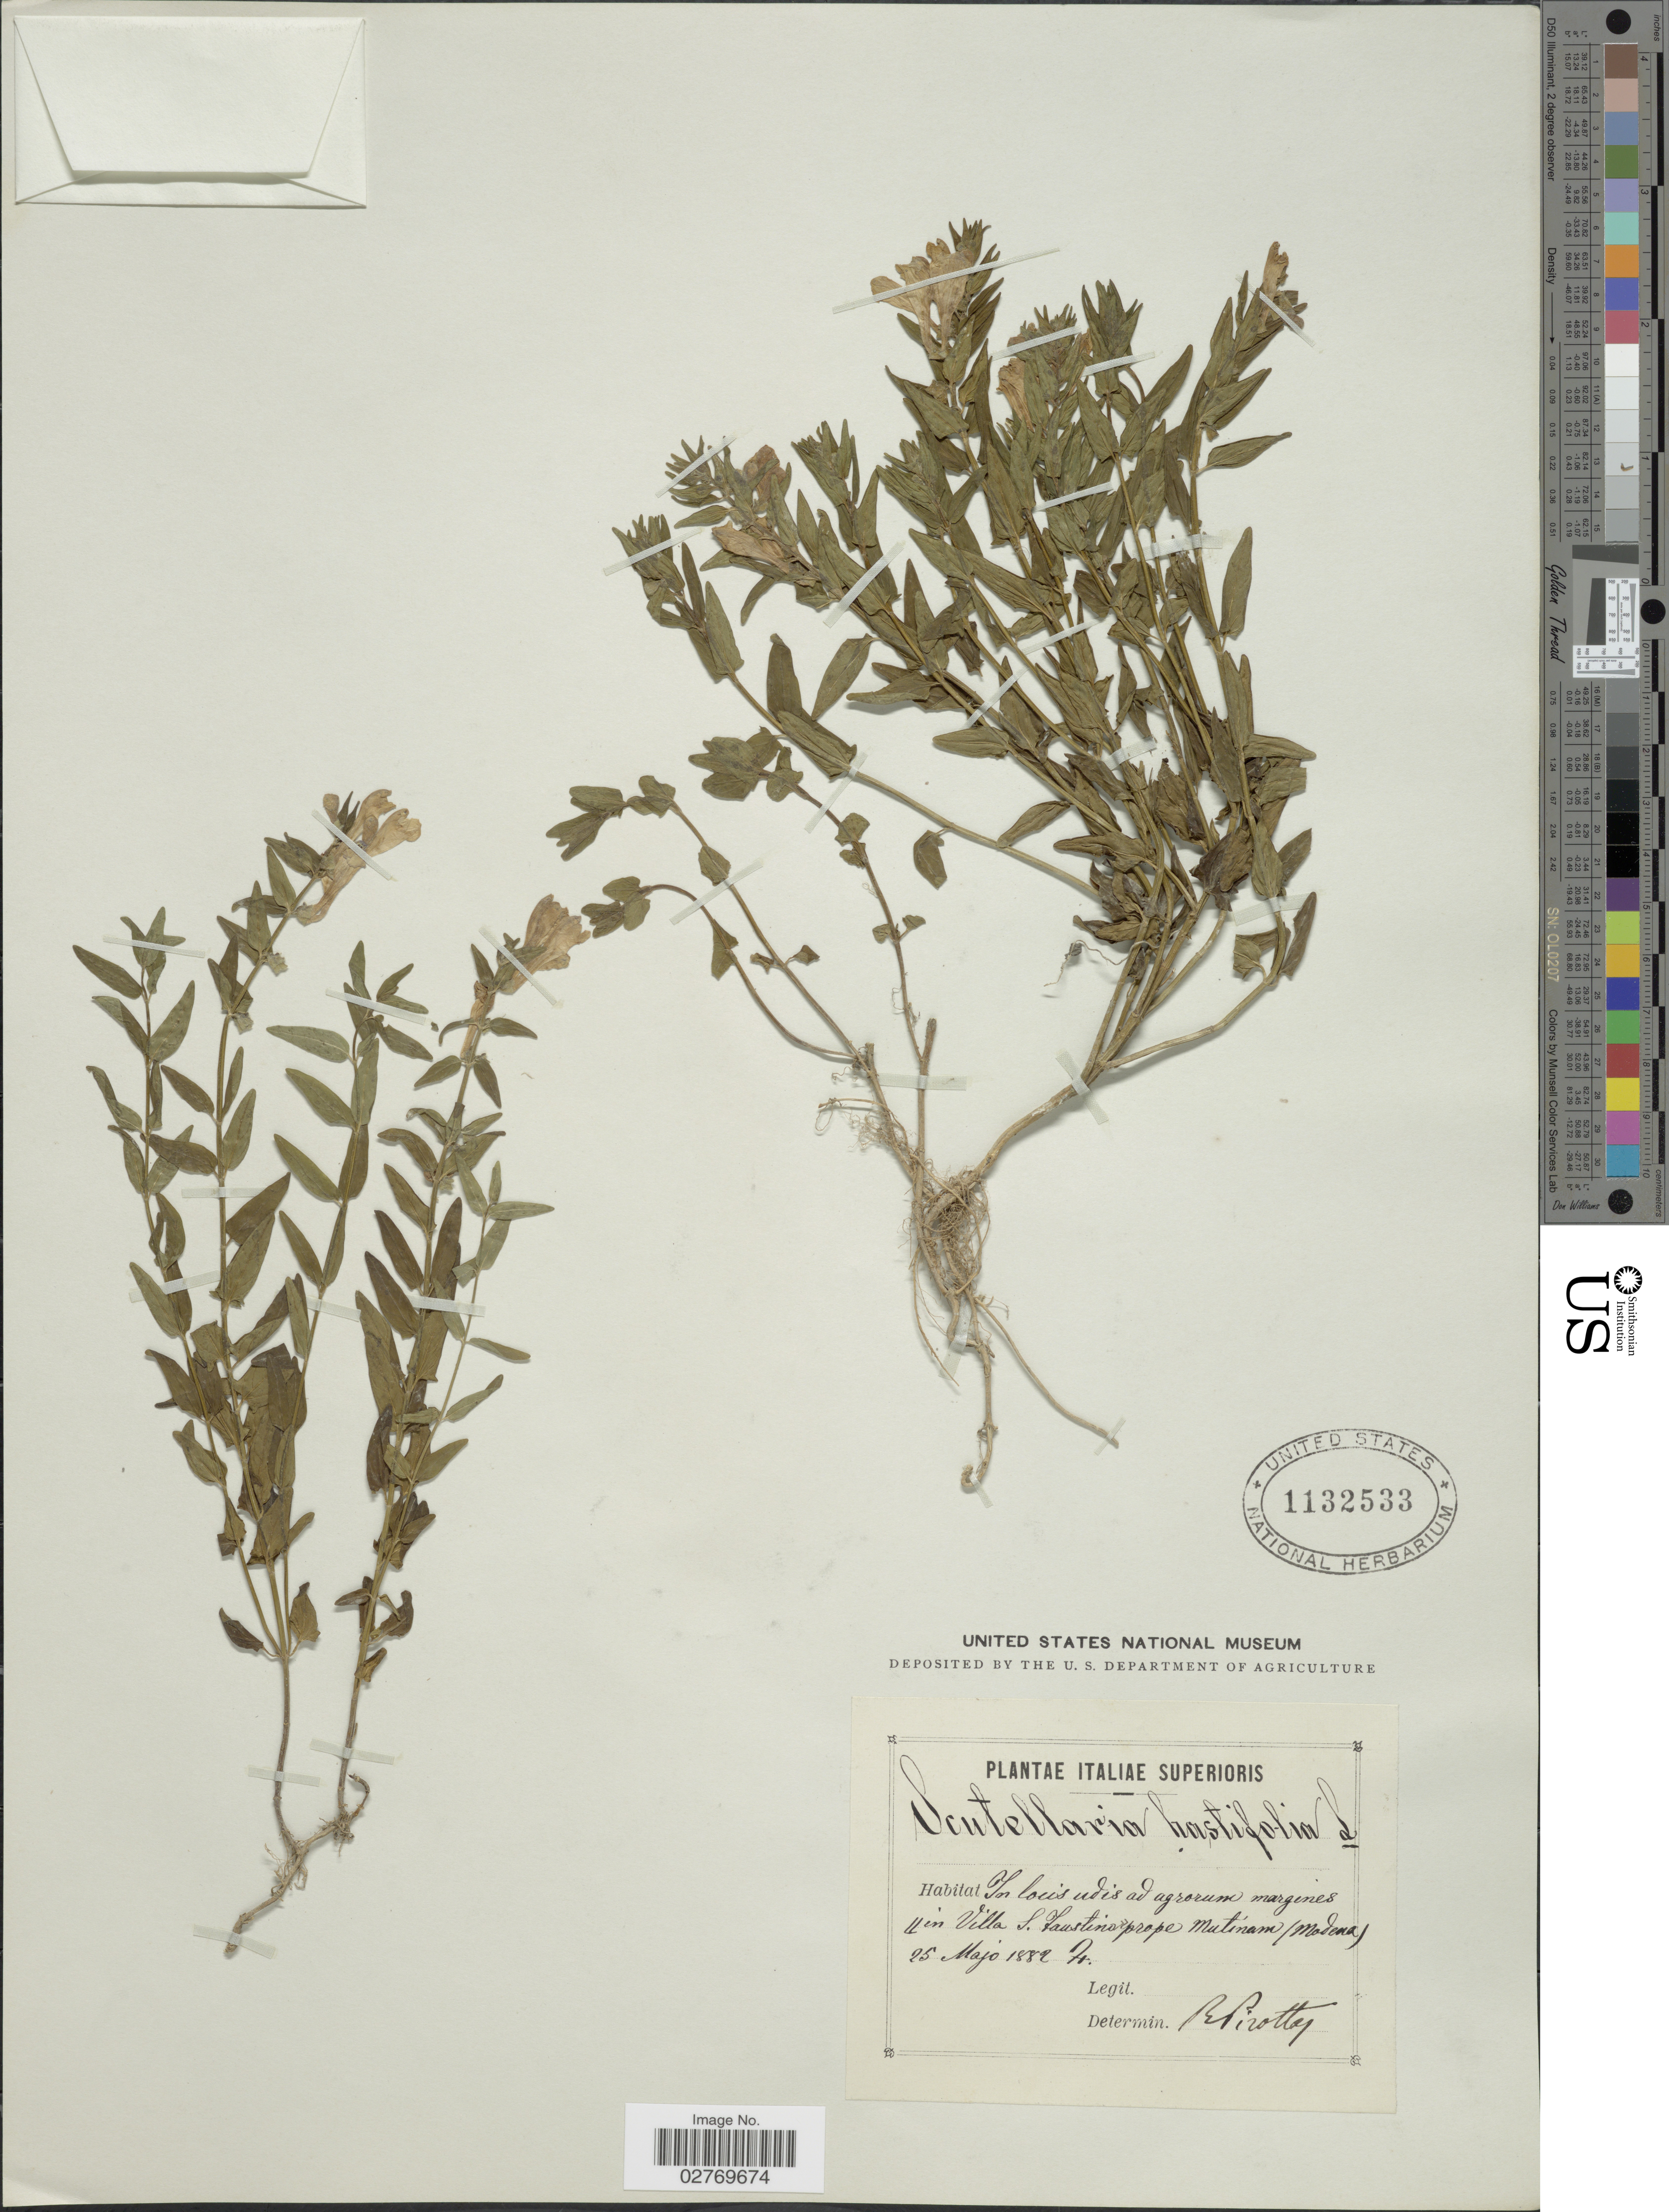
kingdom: Plantae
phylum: Tracheophyta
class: Magnoliopsida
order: Lamiales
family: Lamiaceae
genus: Scutellaria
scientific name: Scutellaria hastifolia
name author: L.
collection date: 1882-05-25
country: Italy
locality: Italiae Superioris. In louis ad agrorum margines in Villa S. Taustino prope Mutinam (Modena).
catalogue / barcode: US 1132533